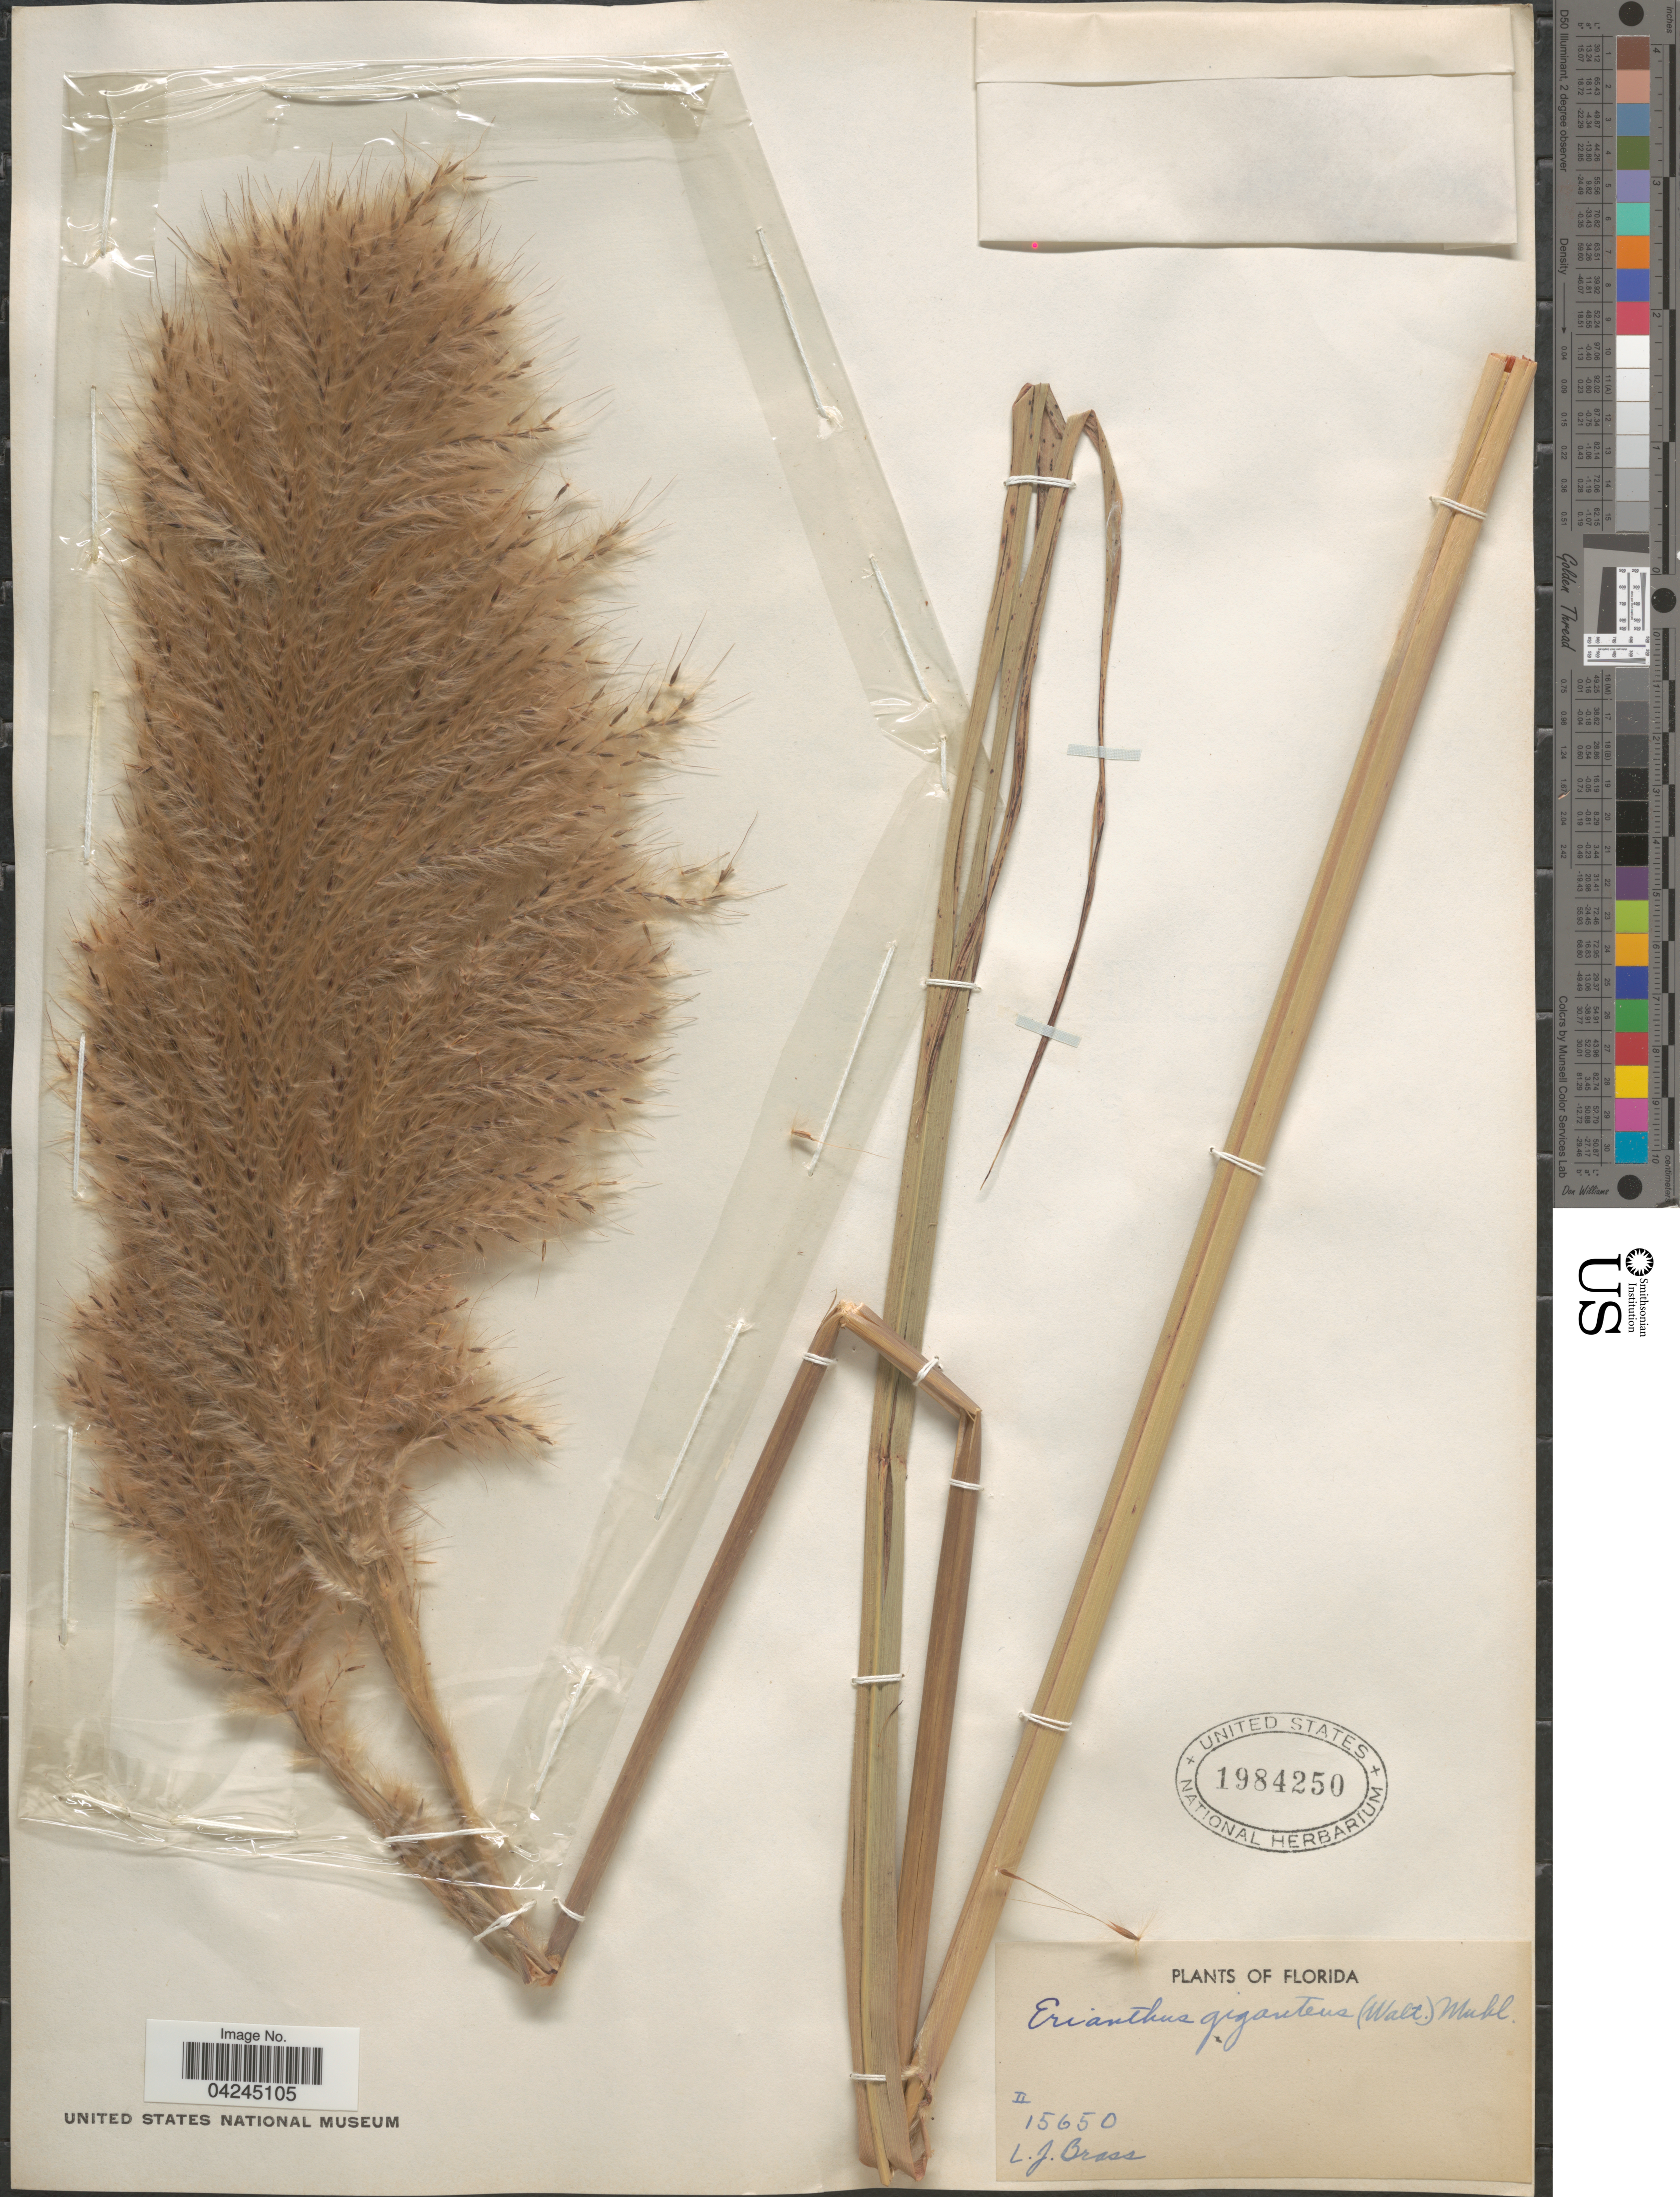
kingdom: Plantae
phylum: Tracheophyta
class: Liliopsida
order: Poales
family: Poaceae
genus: Erianthus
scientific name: Erianthus giganteus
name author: (Walter) P. Beauv.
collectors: L. J. Brass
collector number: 15650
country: United States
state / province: Florida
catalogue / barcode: US 1984250